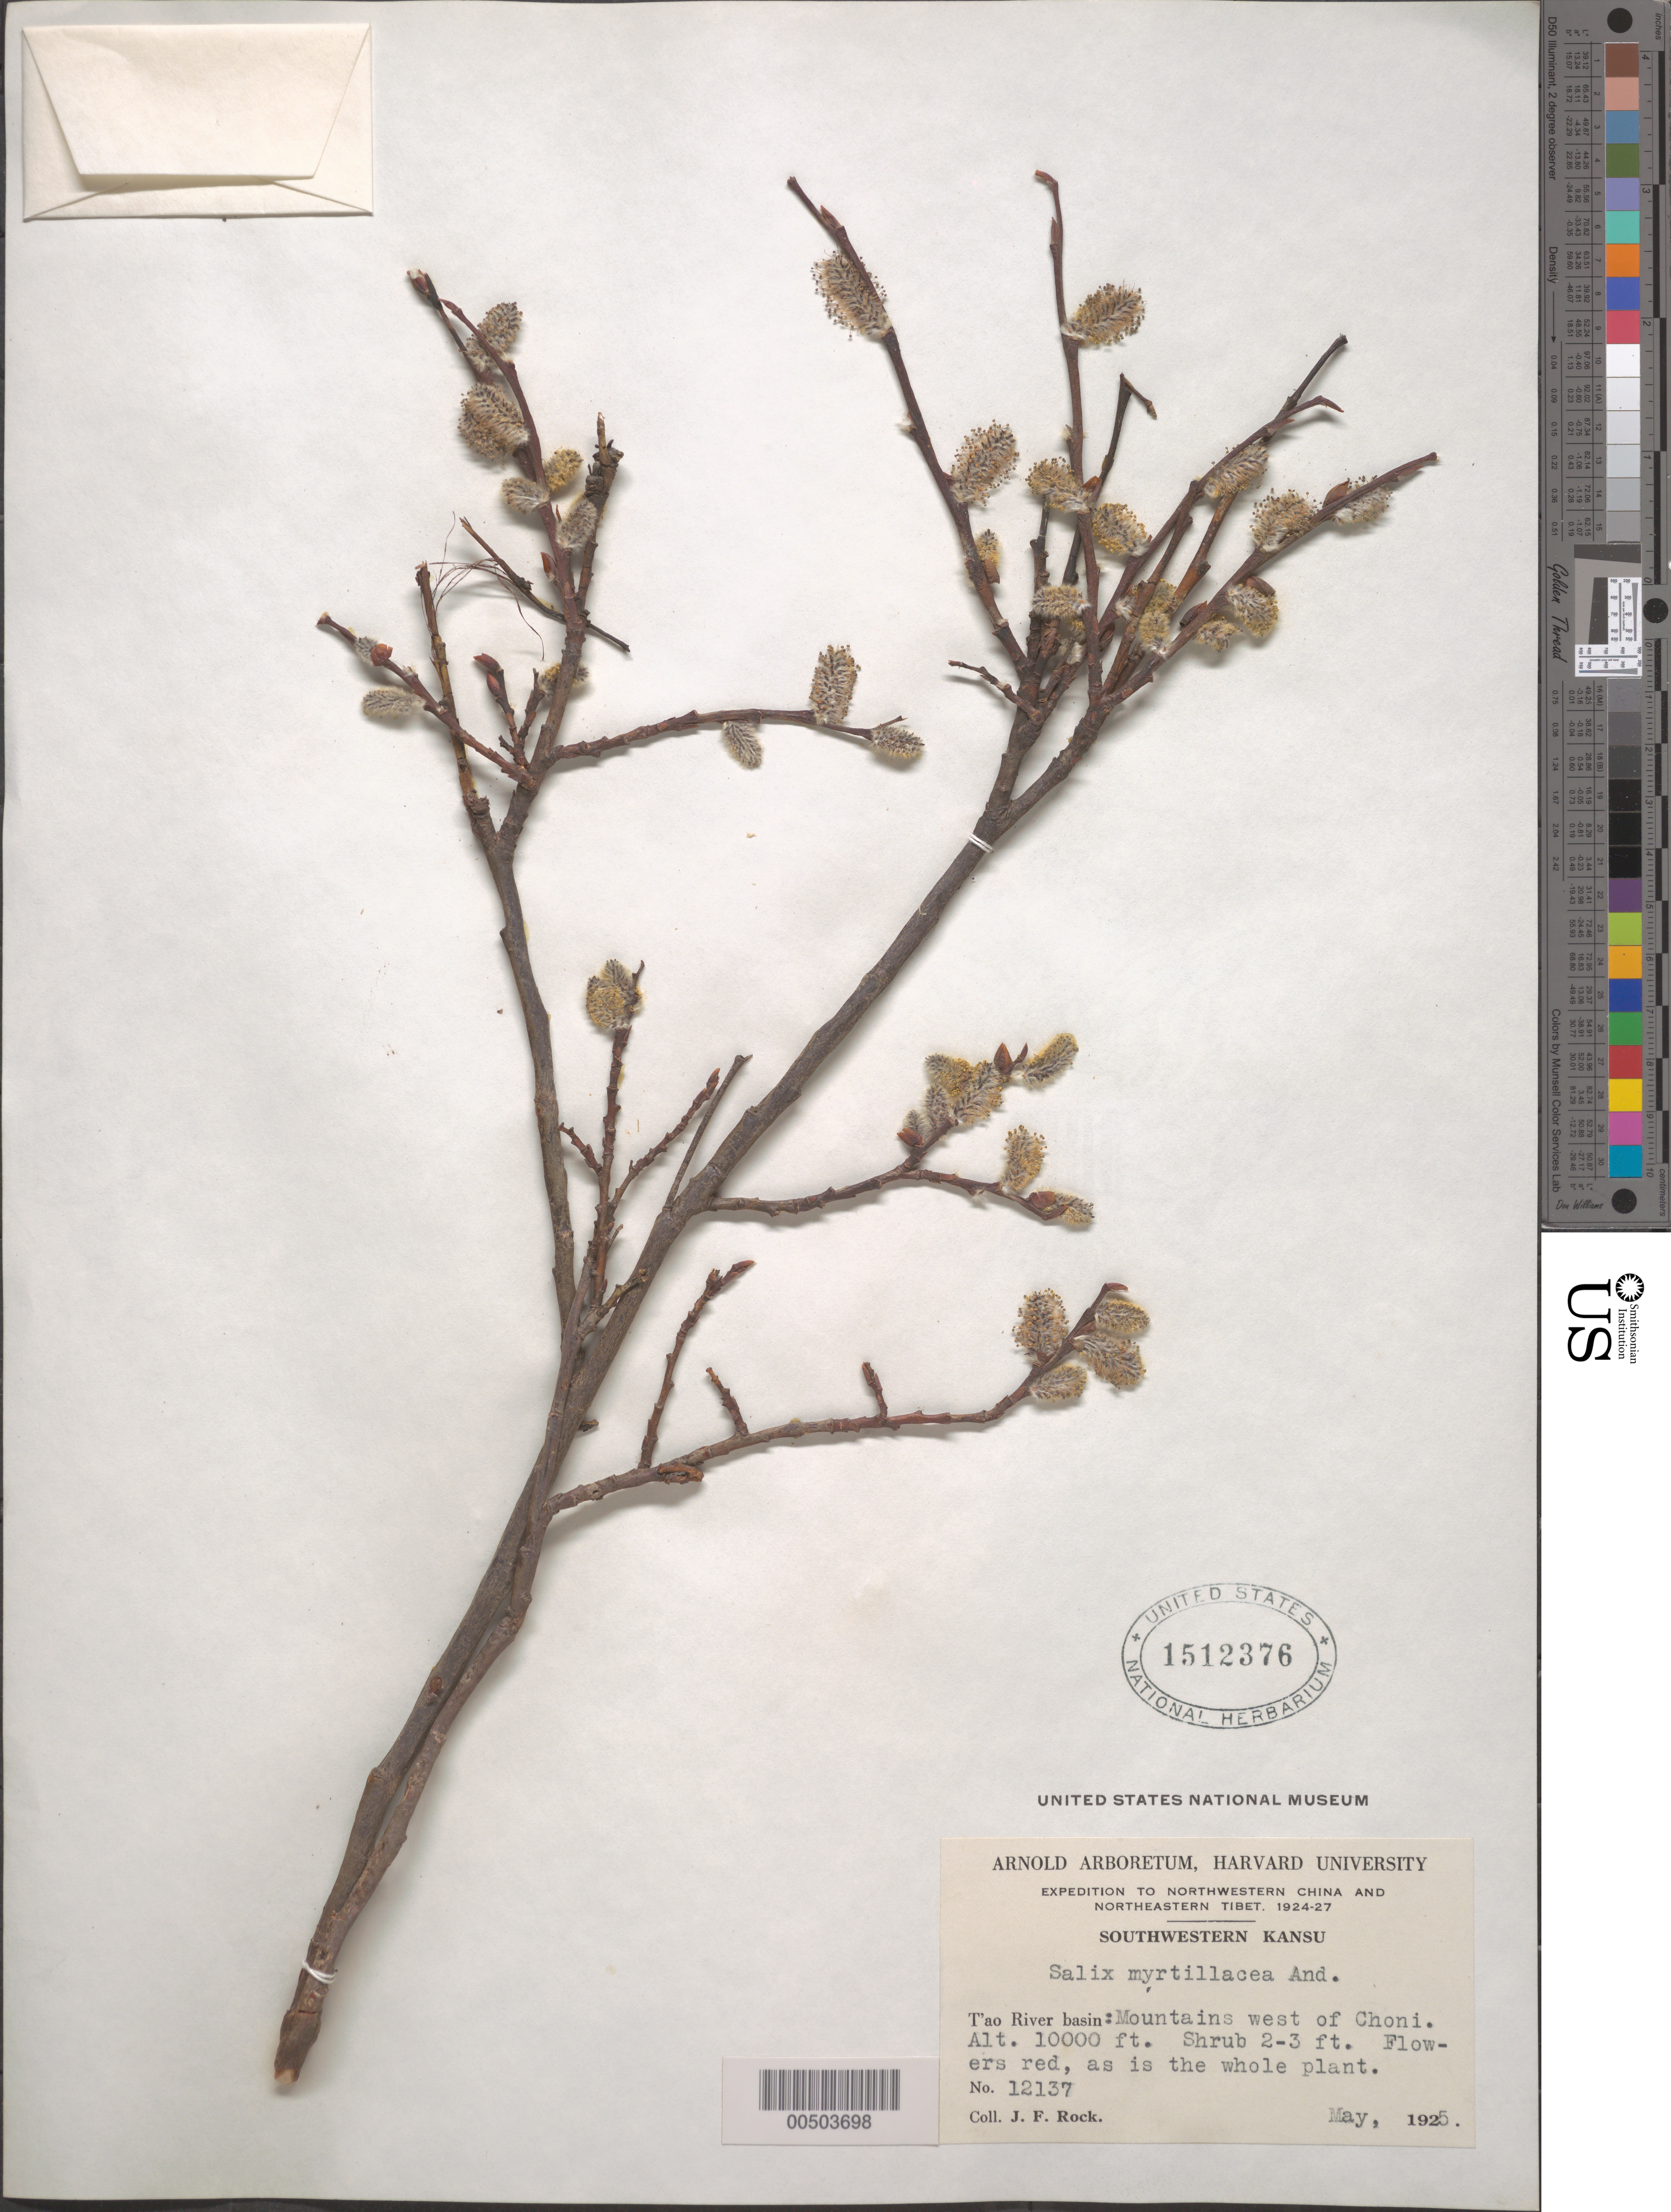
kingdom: Plantae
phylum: Tracheophyta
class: Magnoliopsida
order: Malpighiales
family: Salicaceae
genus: Salix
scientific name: Salix myrtillacea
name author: Andersson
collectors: J. F. Rock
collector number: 12137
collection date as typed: May 1925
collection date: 1925-05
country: China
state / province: Gansu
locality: T'ao River basin: Mountains west of Choni.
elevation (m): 3048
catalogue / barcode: US 1512376